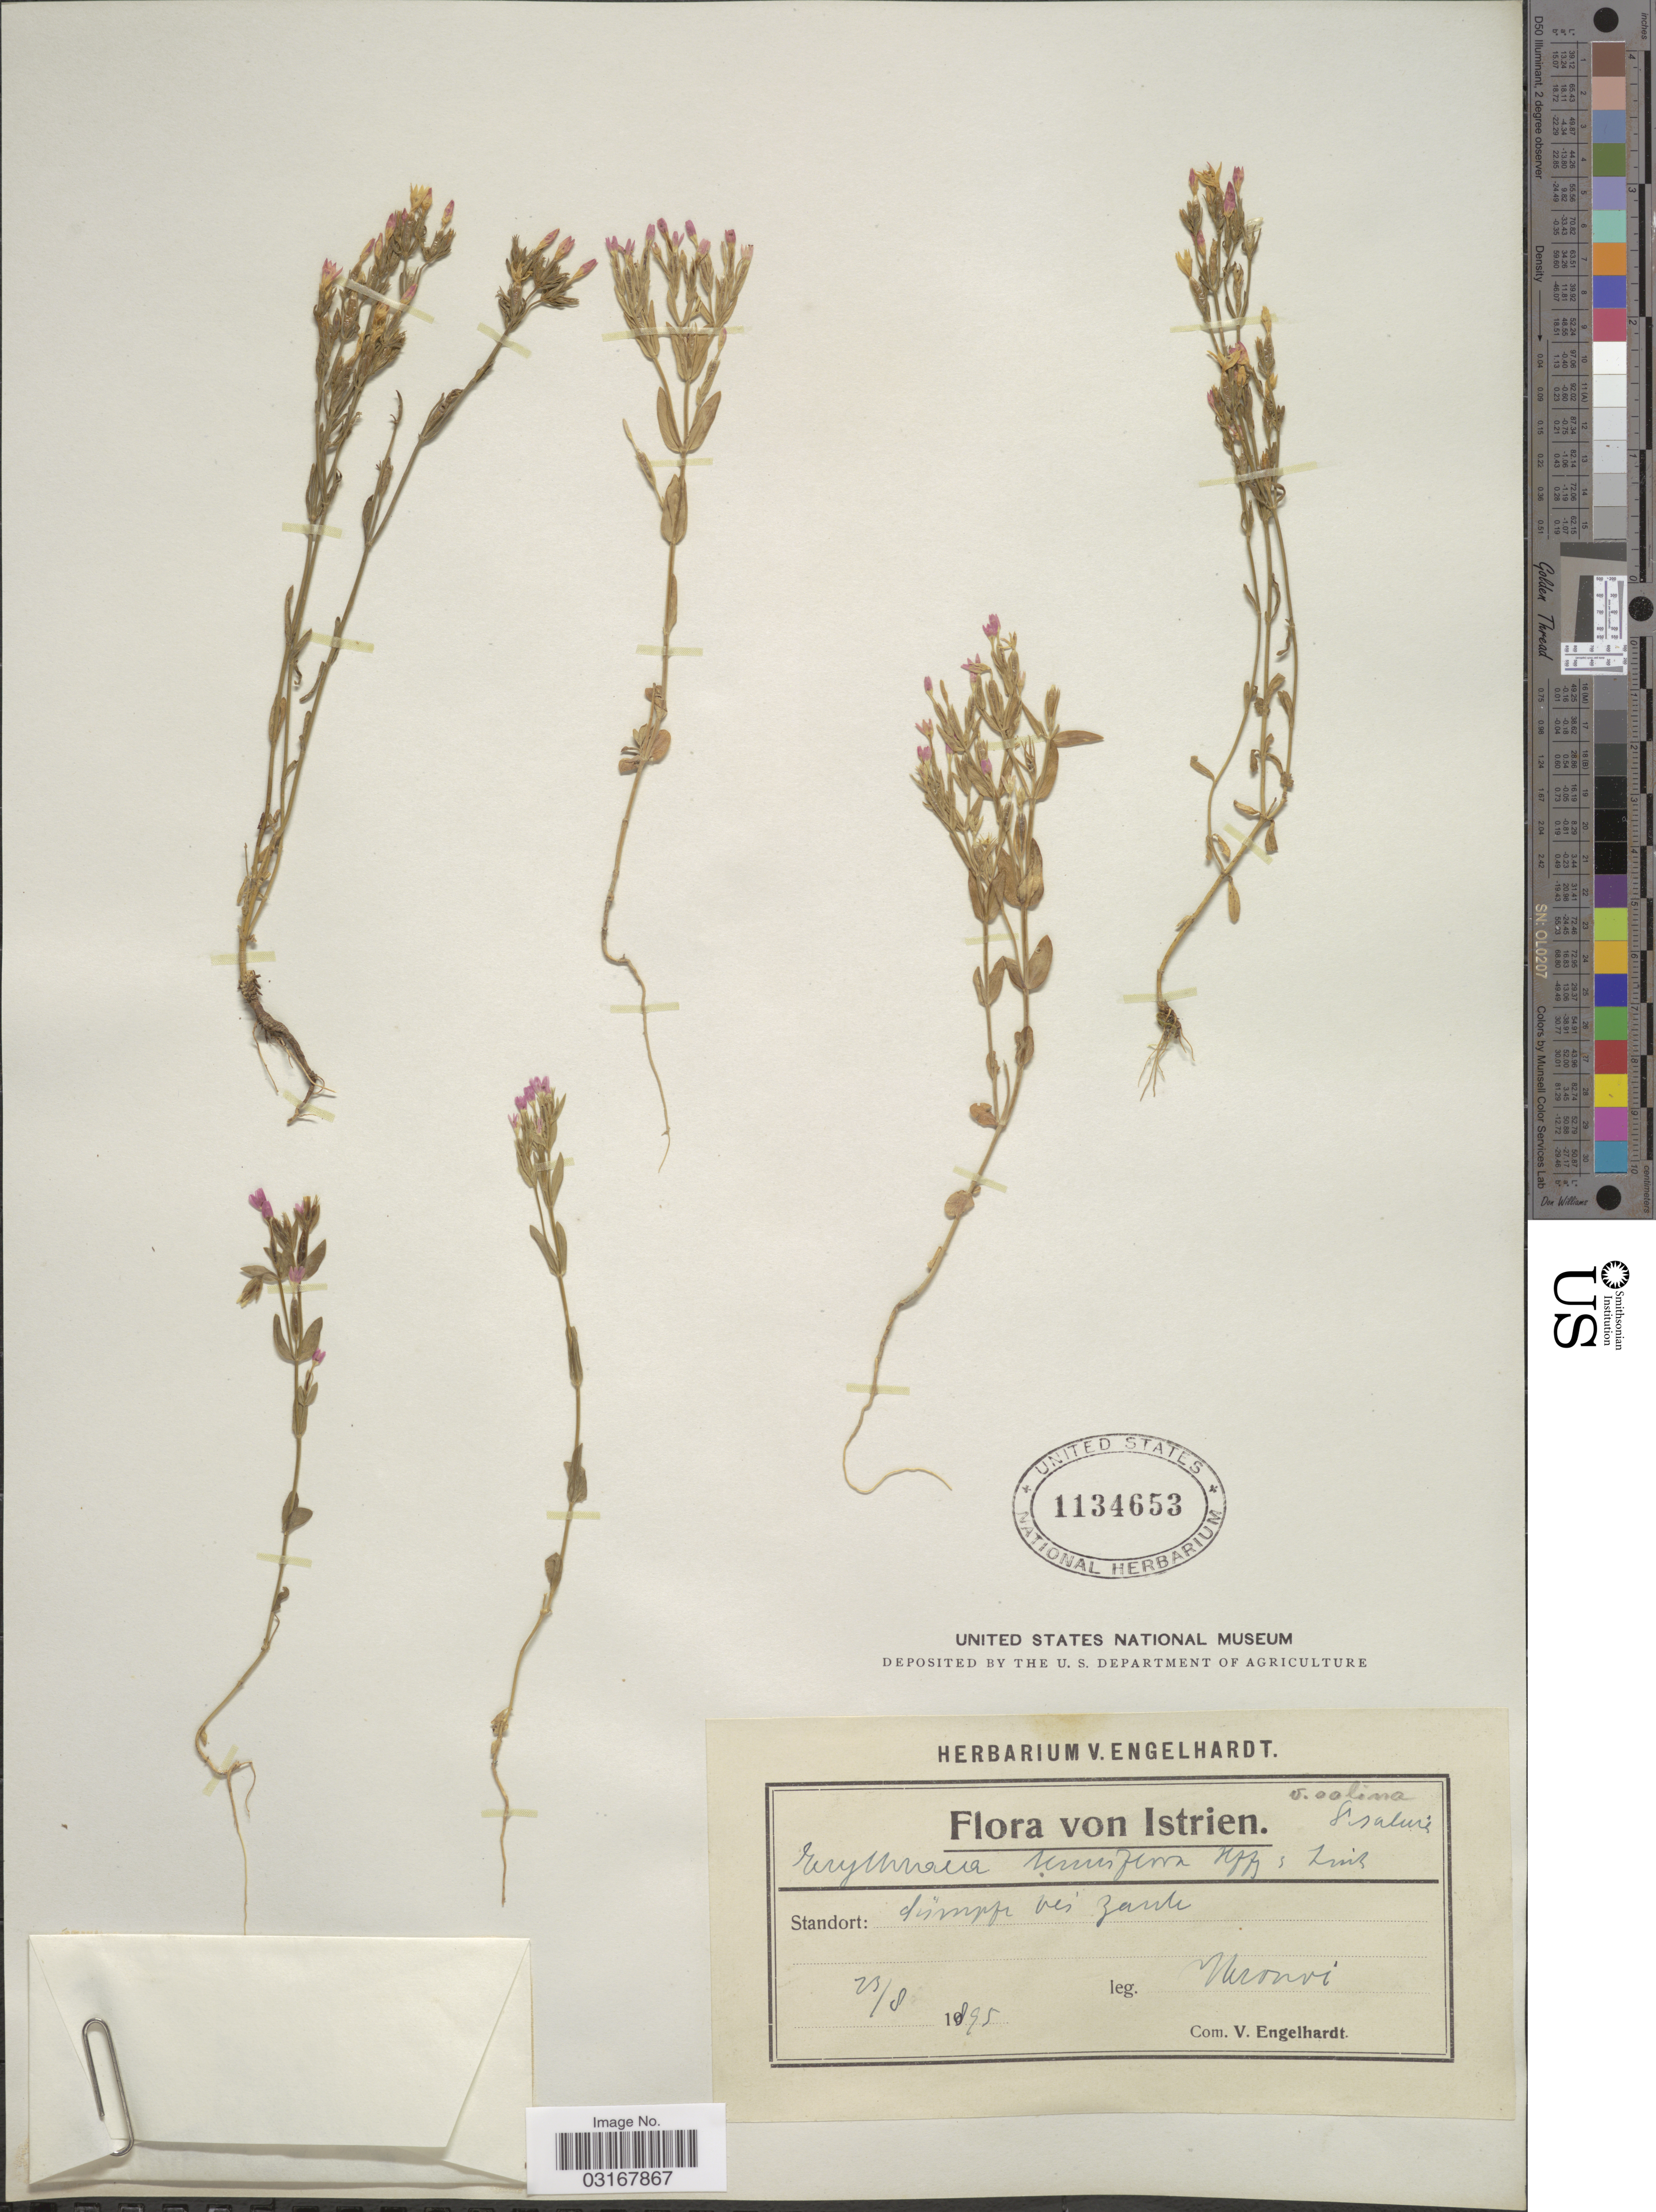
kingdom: Plantae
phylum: Tracheophyta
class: Magnoliopsida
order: Gentianales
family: Gentianaceae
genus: Centaurium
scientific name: Centaurium tenuiflorum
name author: (Hoffmanns. & Link) Fritsch ex Janch.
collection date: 1895-08-23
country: Croatia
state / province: Istria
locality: Istrien. Standort: sümpfe bei Zaule.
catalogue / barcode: US 1134653